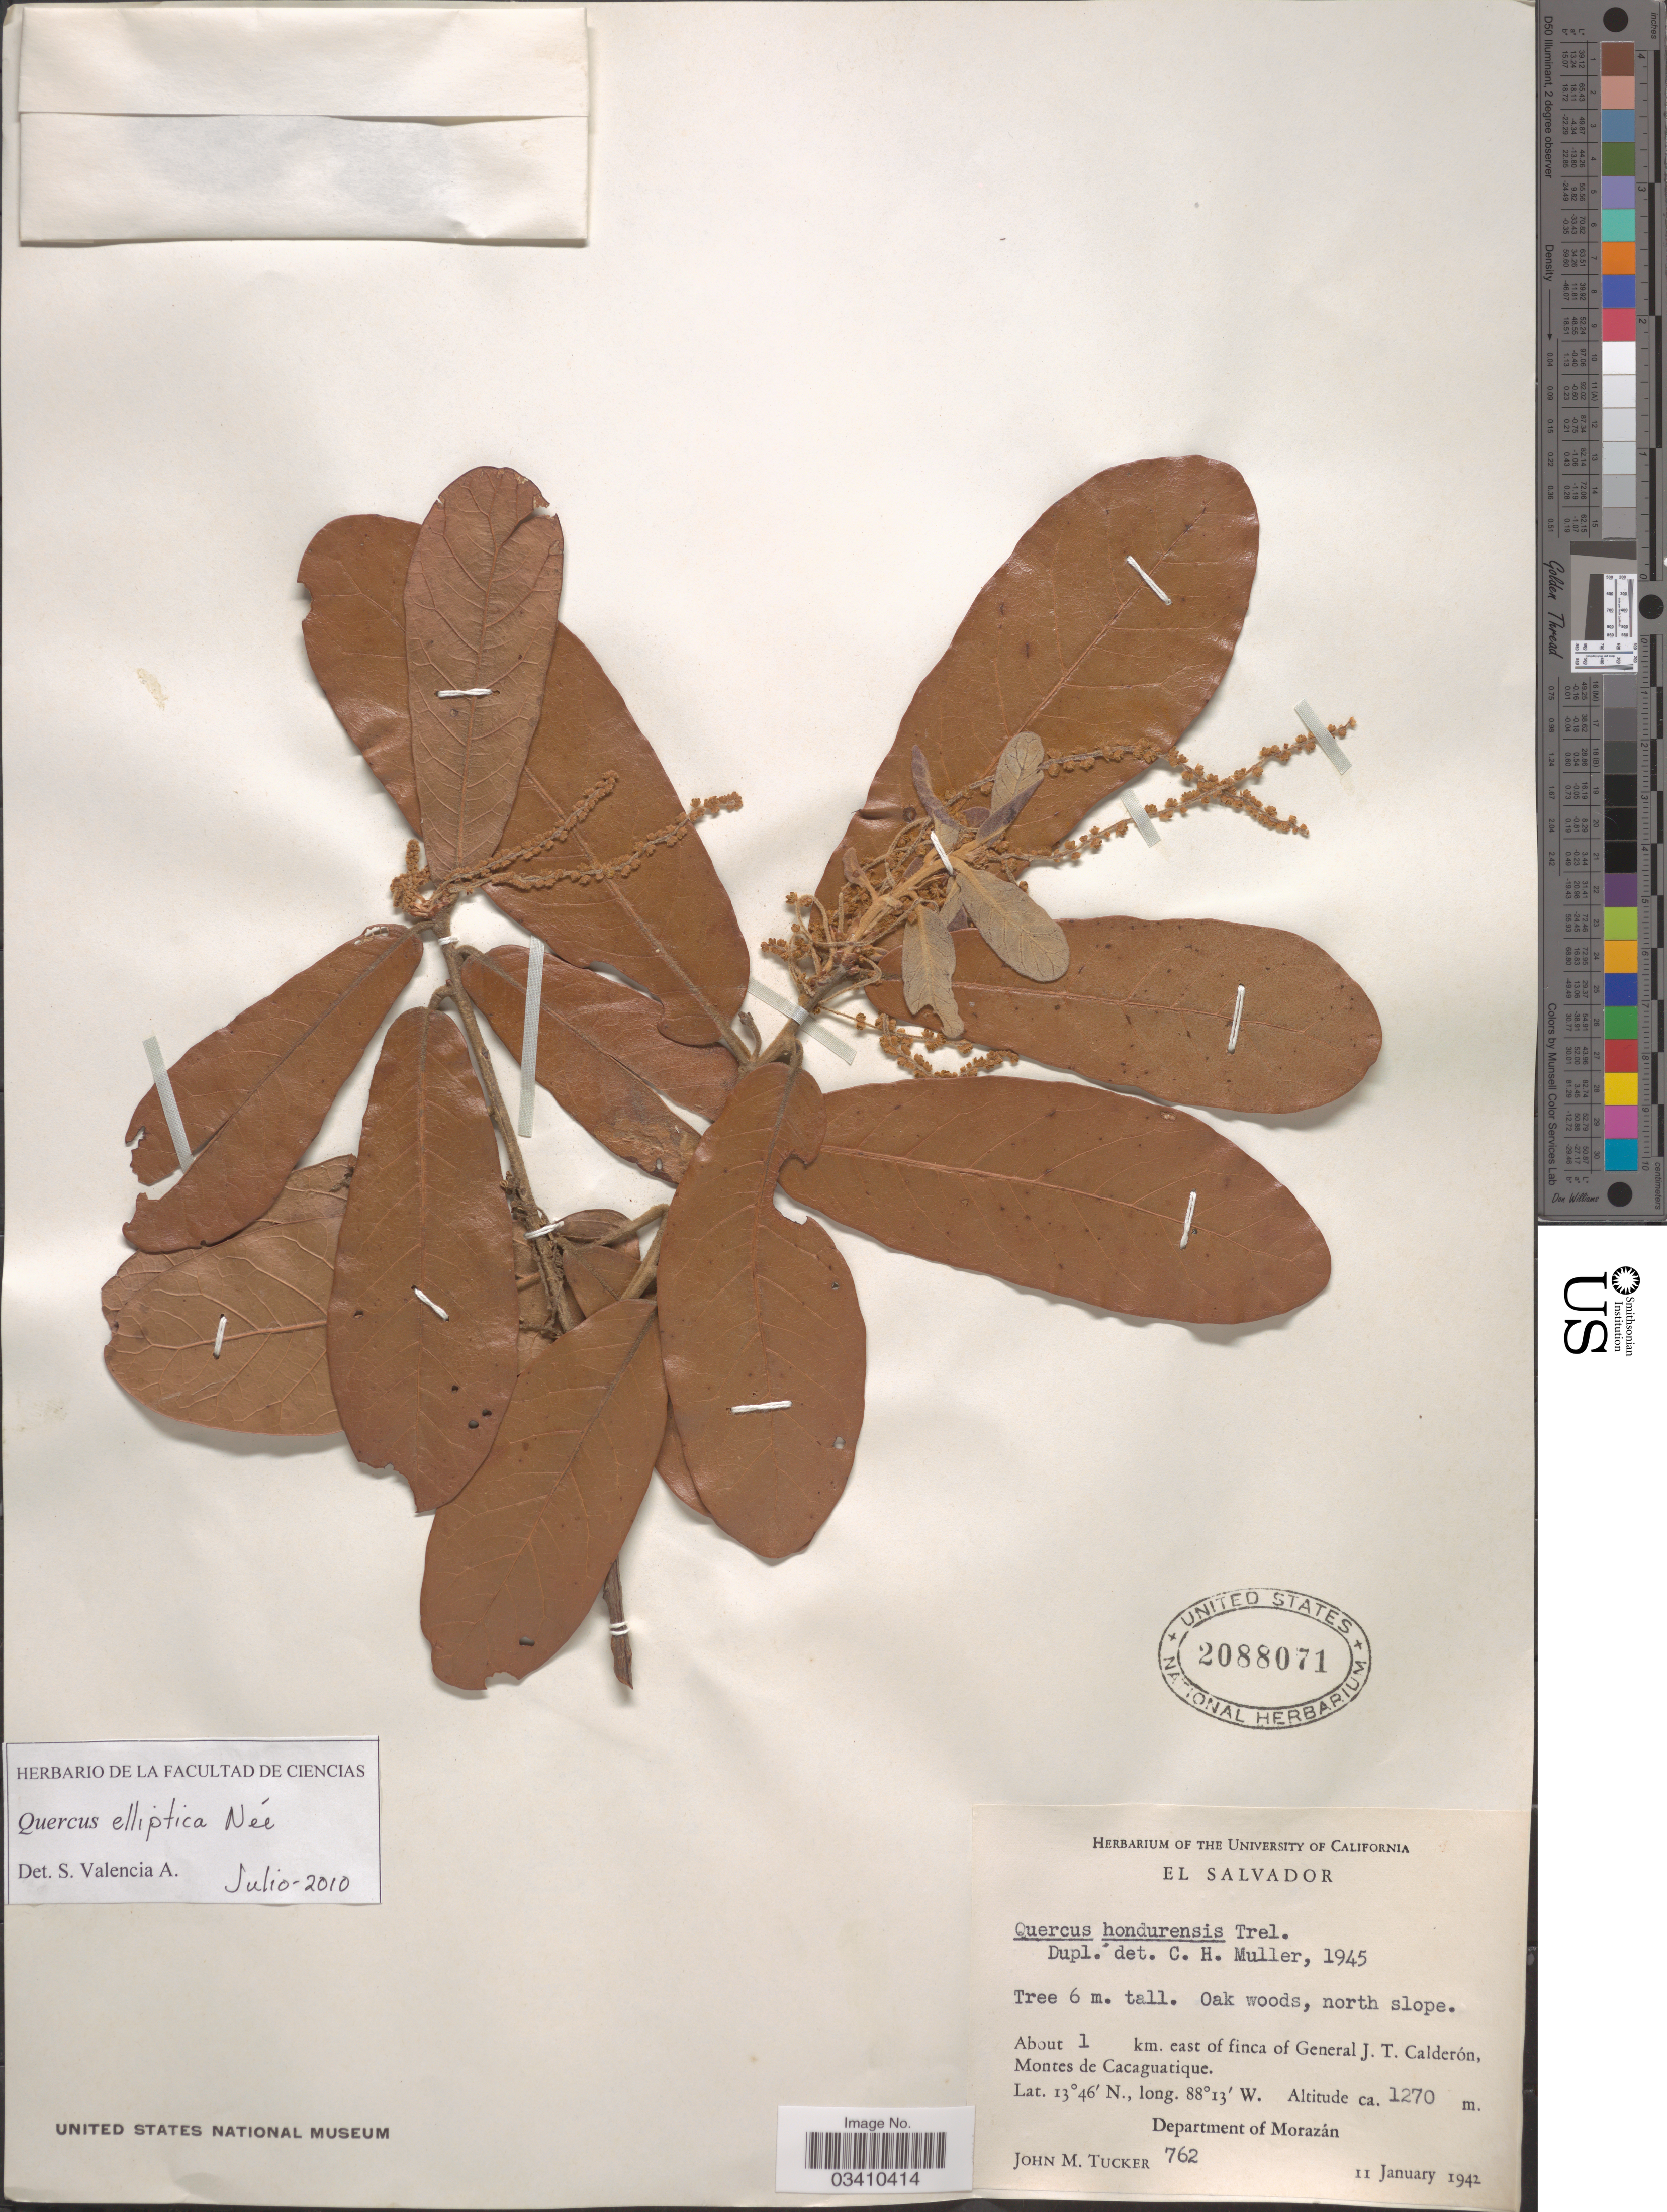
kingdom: Plantae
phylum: Tracheophyta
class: Magnoliopsida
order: Fagales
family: Fagaceae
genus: Quercus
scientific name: Quercus elliptica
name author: Née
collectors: J. M. Tucker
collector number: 762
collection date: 1942-01-11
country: Honduras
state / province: Fco. Morazán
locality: About 1 km. east of finca of General J.T. Calderón, Montes de Cacaguatique. Department of Morazán.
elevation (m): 1270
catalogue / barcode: US 2088071